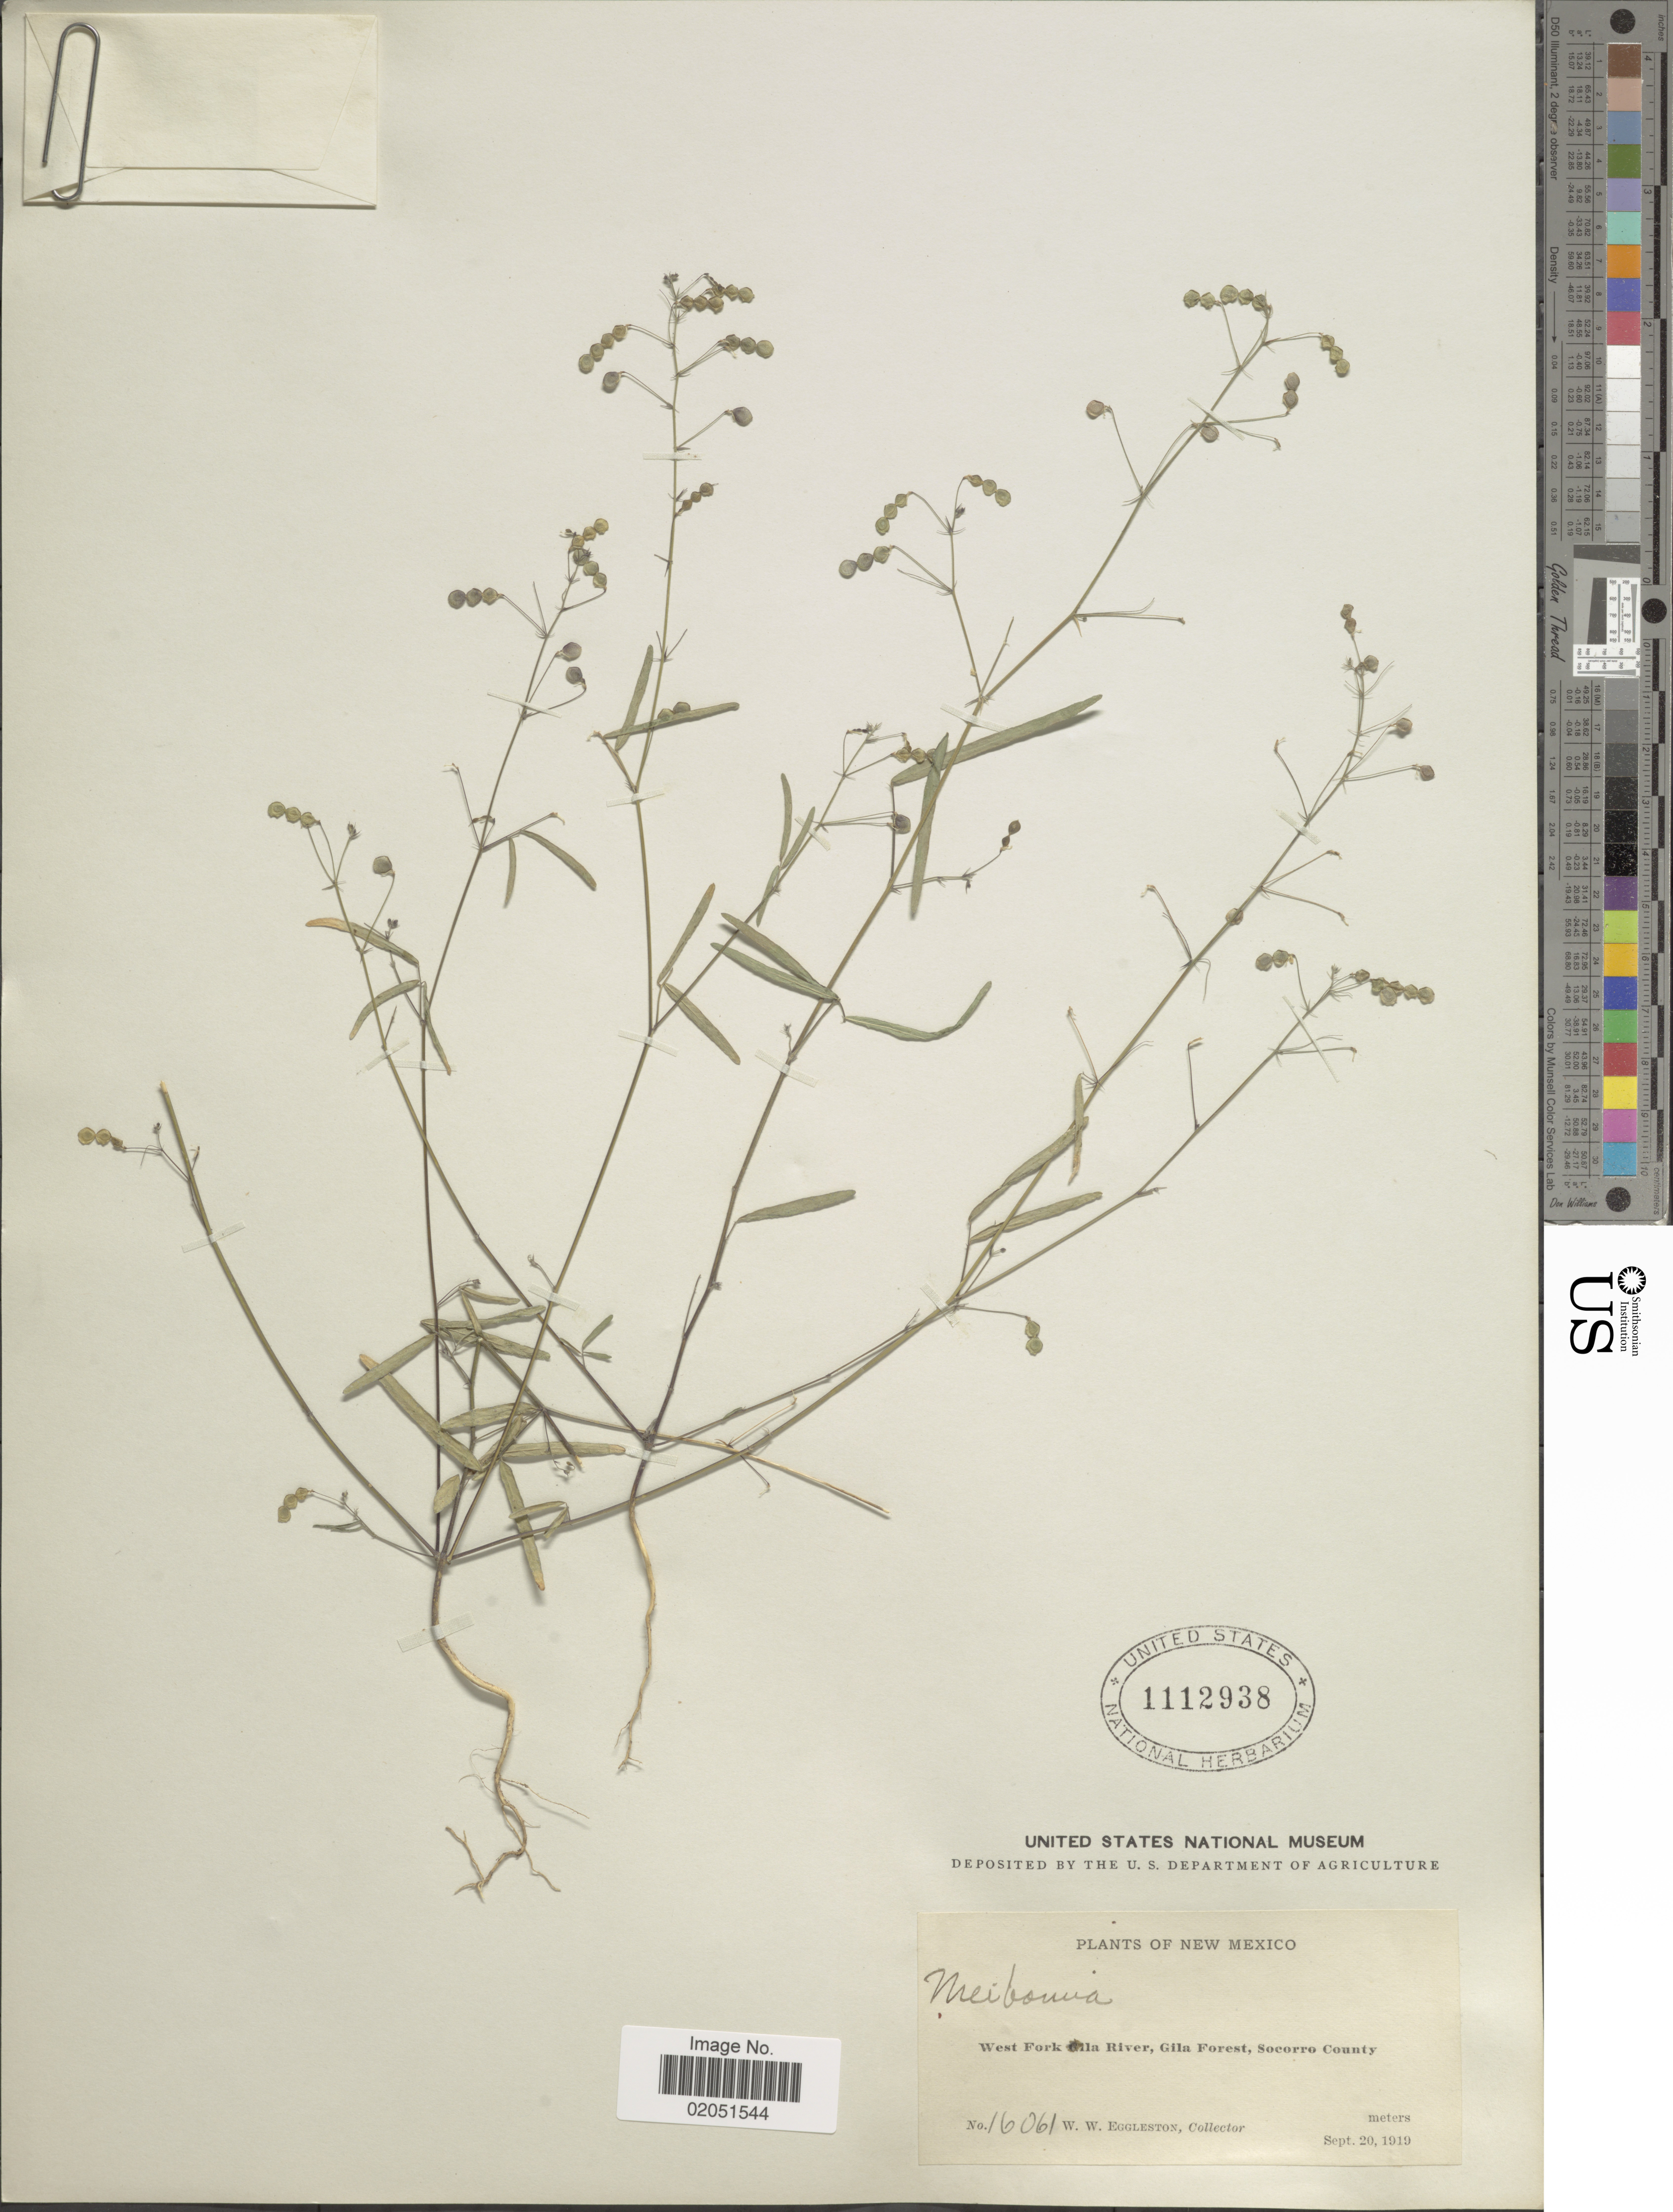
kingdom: Plantae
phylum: Tracheophyta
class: Magnoliopsida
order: Fabales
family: Fabaceae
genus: Desmodium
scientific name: Desmodium rosei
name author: B.G. Schub.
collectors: W. W. Eggleston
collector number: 16061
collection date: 1919-09-20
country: United States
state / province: New Mexico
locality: West Fork Gila River, Gila Forest, Socorro County.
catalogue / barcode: US 1112938